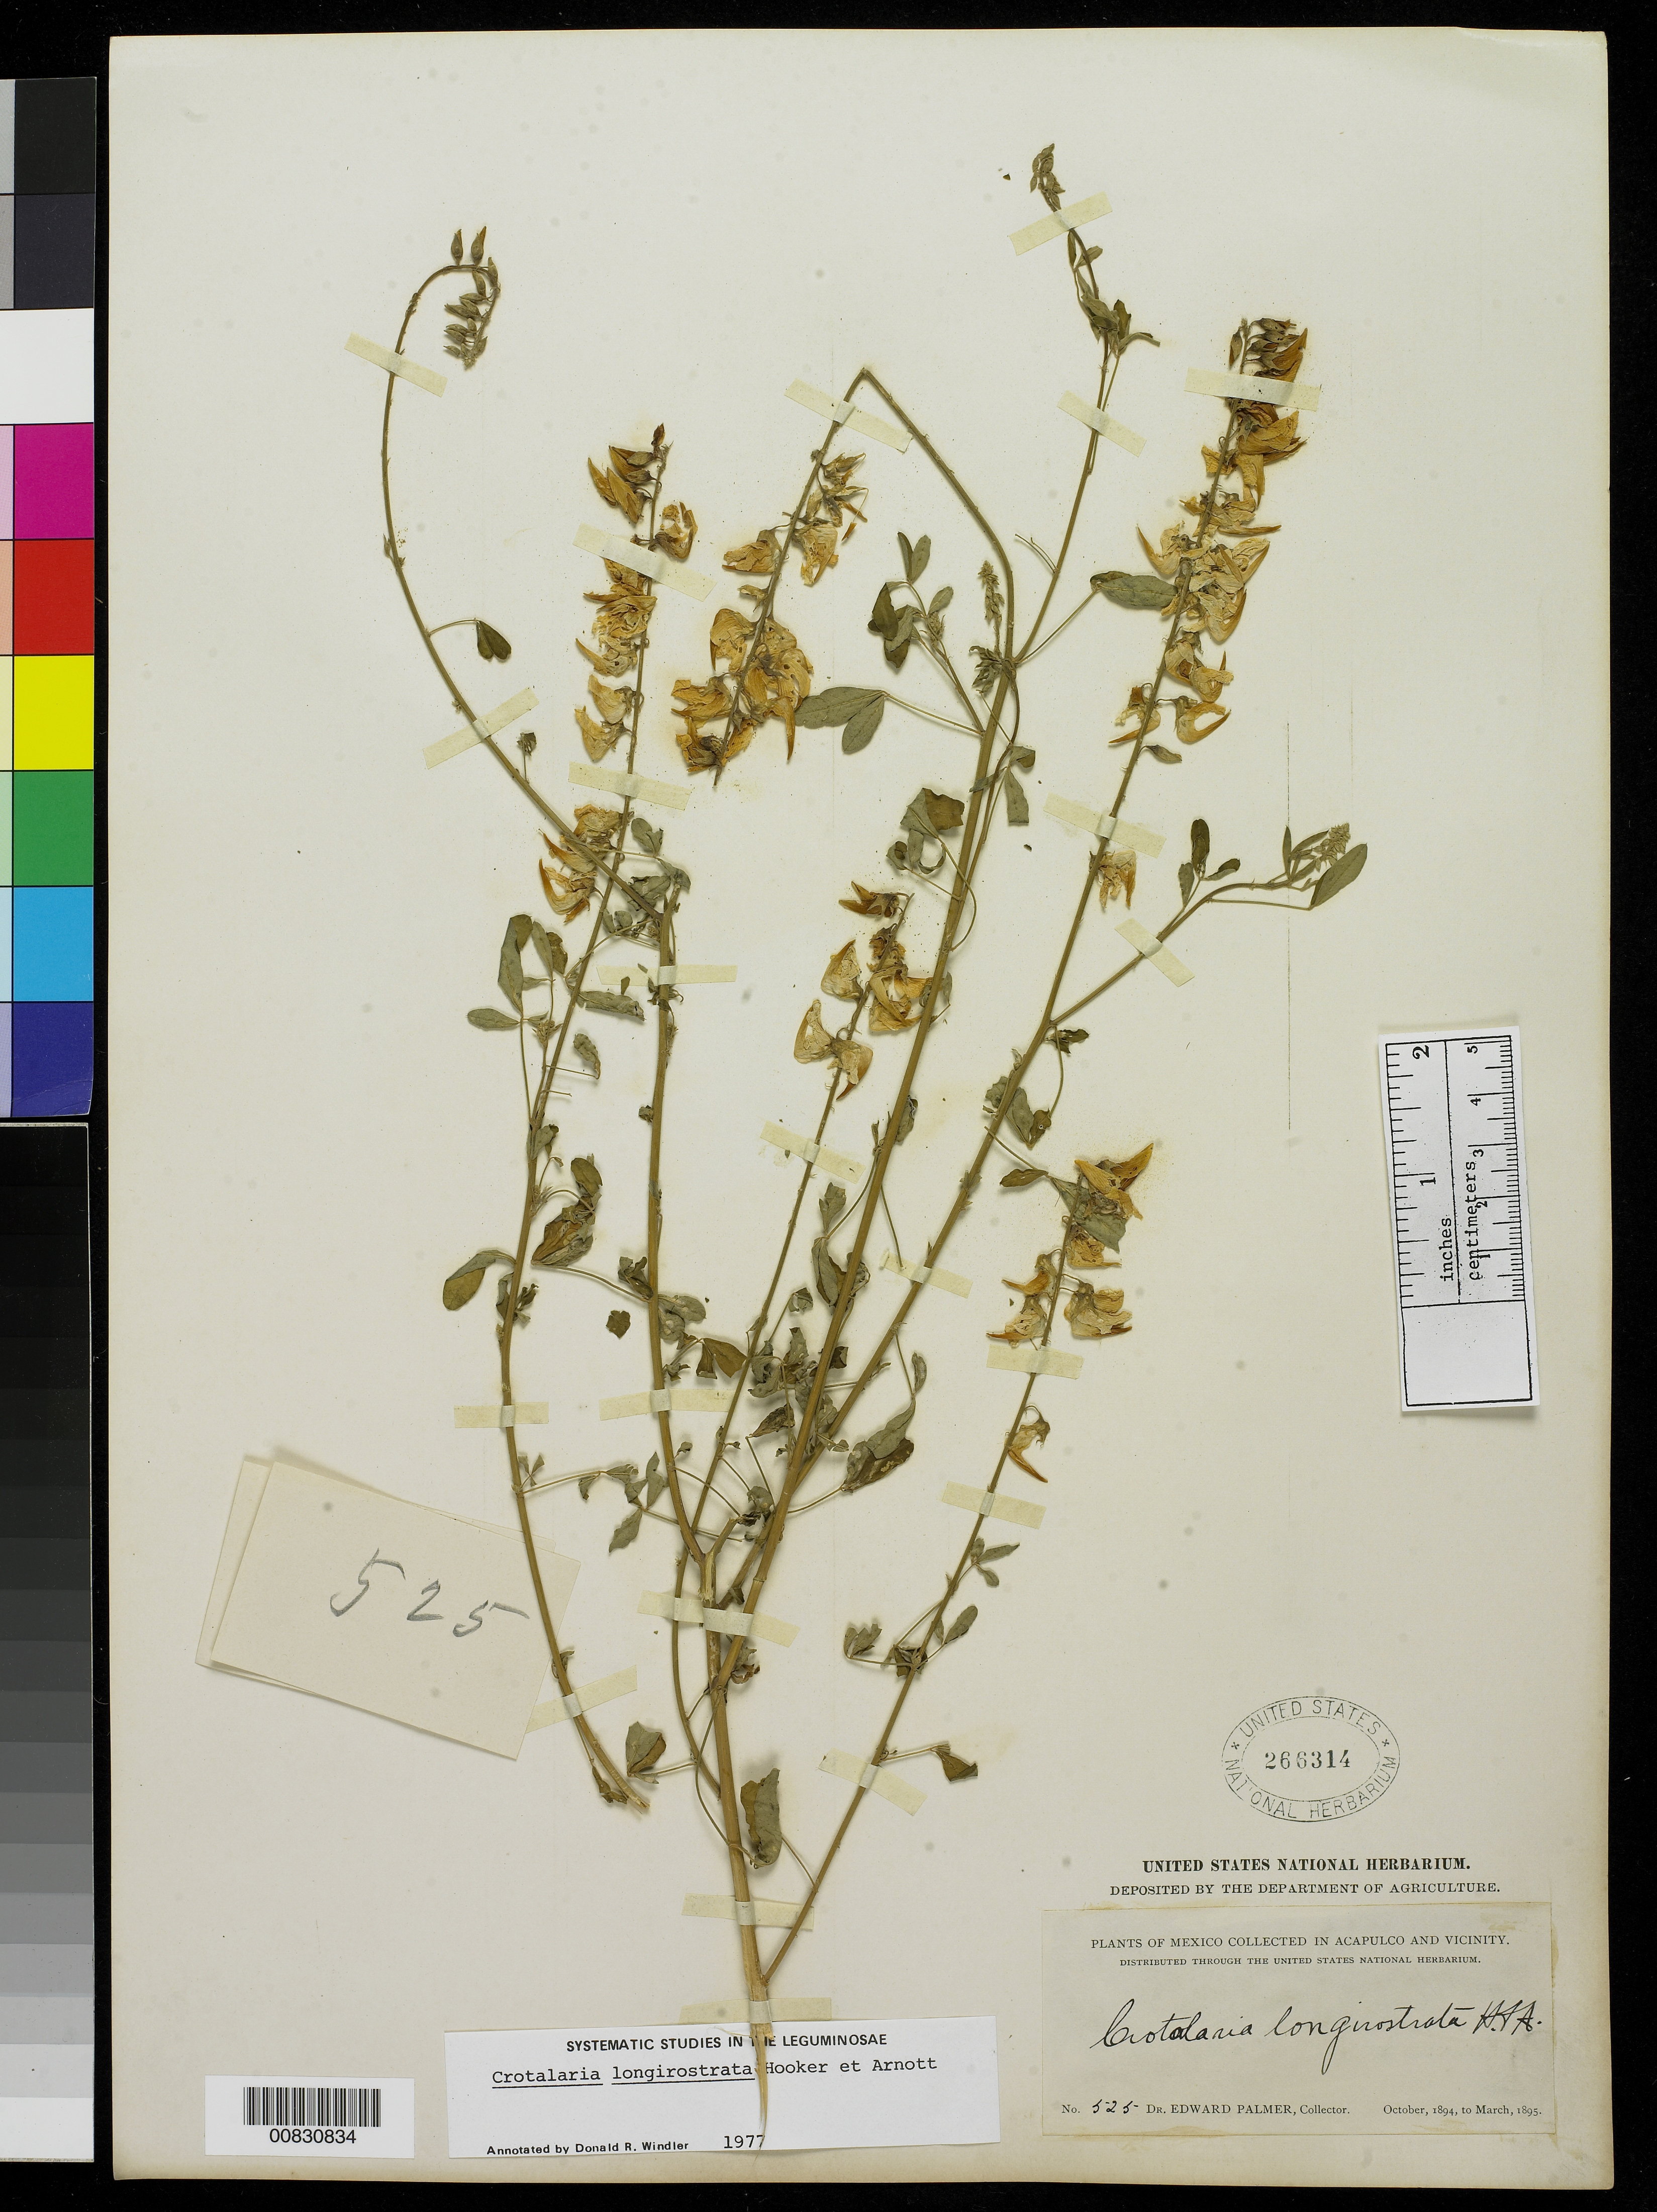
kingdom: Plantae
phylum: Tracheophyta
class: Magnoliopsida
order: Fabales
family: Fabaceae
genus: Crotalaria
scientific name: Crotalaria longirostrata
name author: Hook. & Arn.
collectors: E. Palmer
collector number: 525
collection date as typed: Oct 1894 to -- Mar 1895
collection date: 1894-10/1895-03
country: Mexico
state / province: Guerrero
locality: Acapulco, Guerrero and vicinity.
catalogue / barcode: US 266314